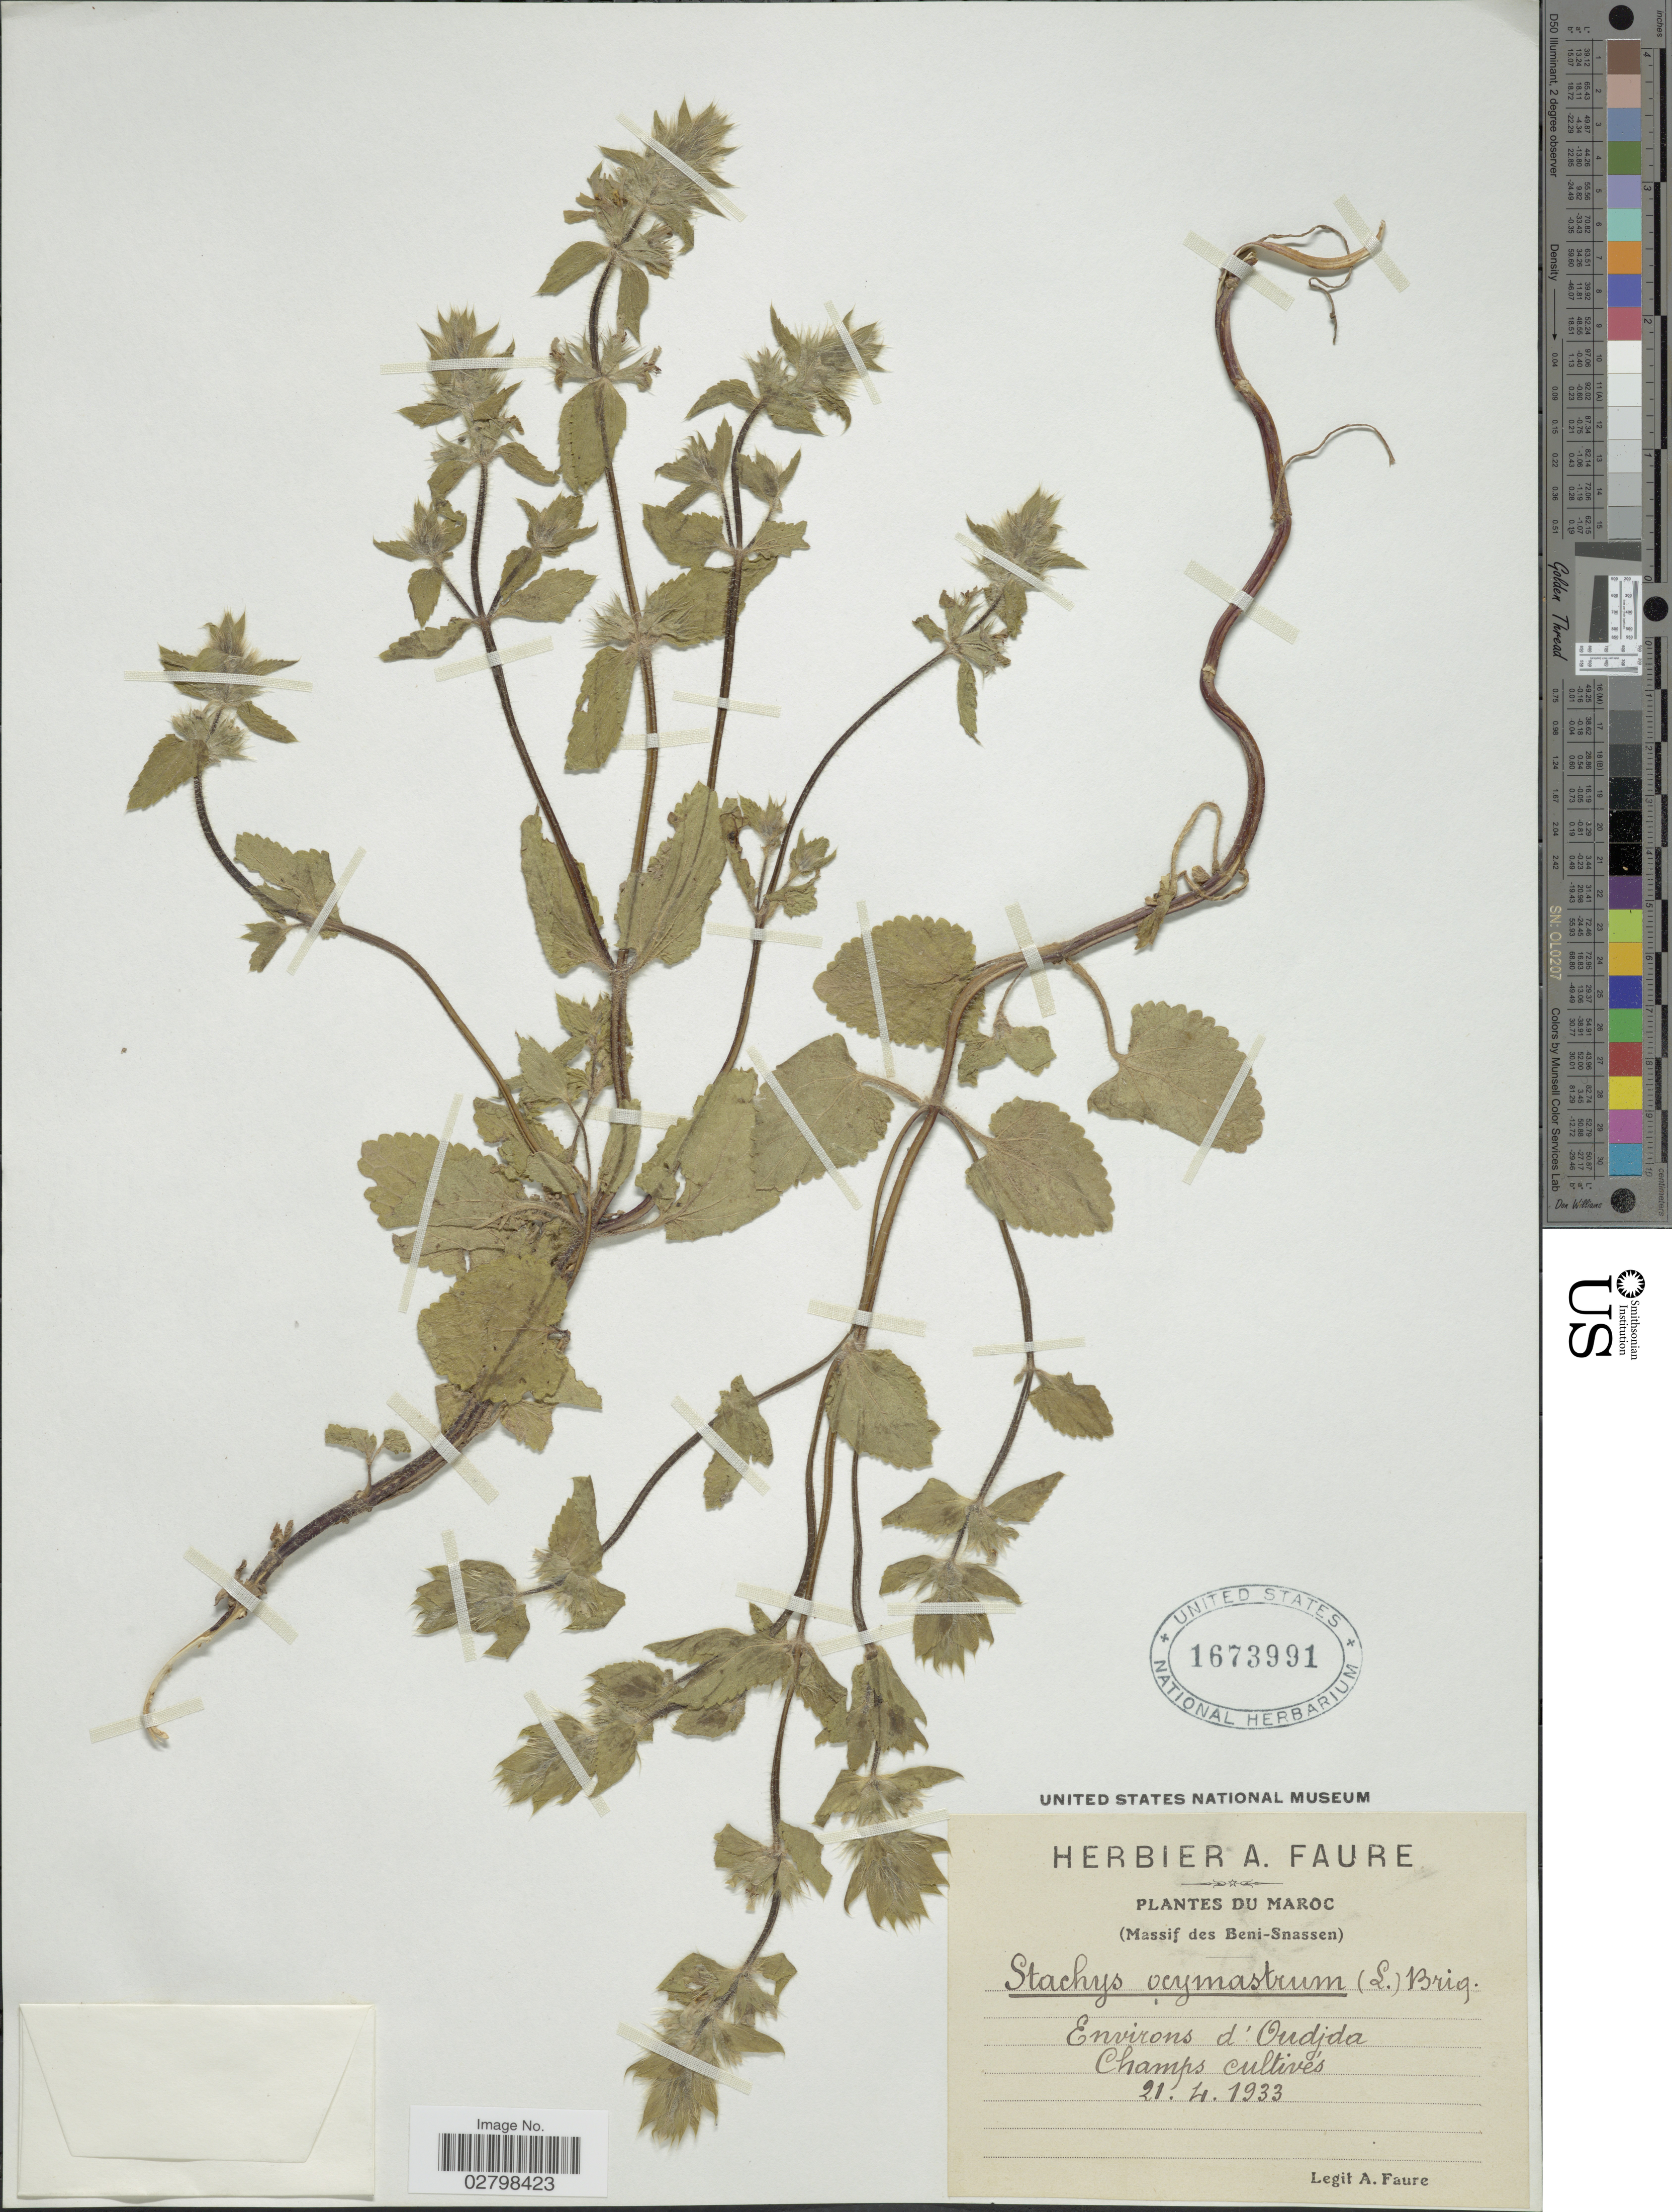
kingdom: Plantae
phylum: Tracheophyta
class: Magnoliopsida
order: Lamiales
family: Lamiaceae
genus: Stachys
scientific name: Stachys ocymastrum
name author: (L.) Briq.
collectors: A. Faure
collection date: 1933-04-21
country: Morocco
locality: Maroc (Massif des Beni-Snassen). Environs d'Oudjda.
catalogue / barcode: US 1673991